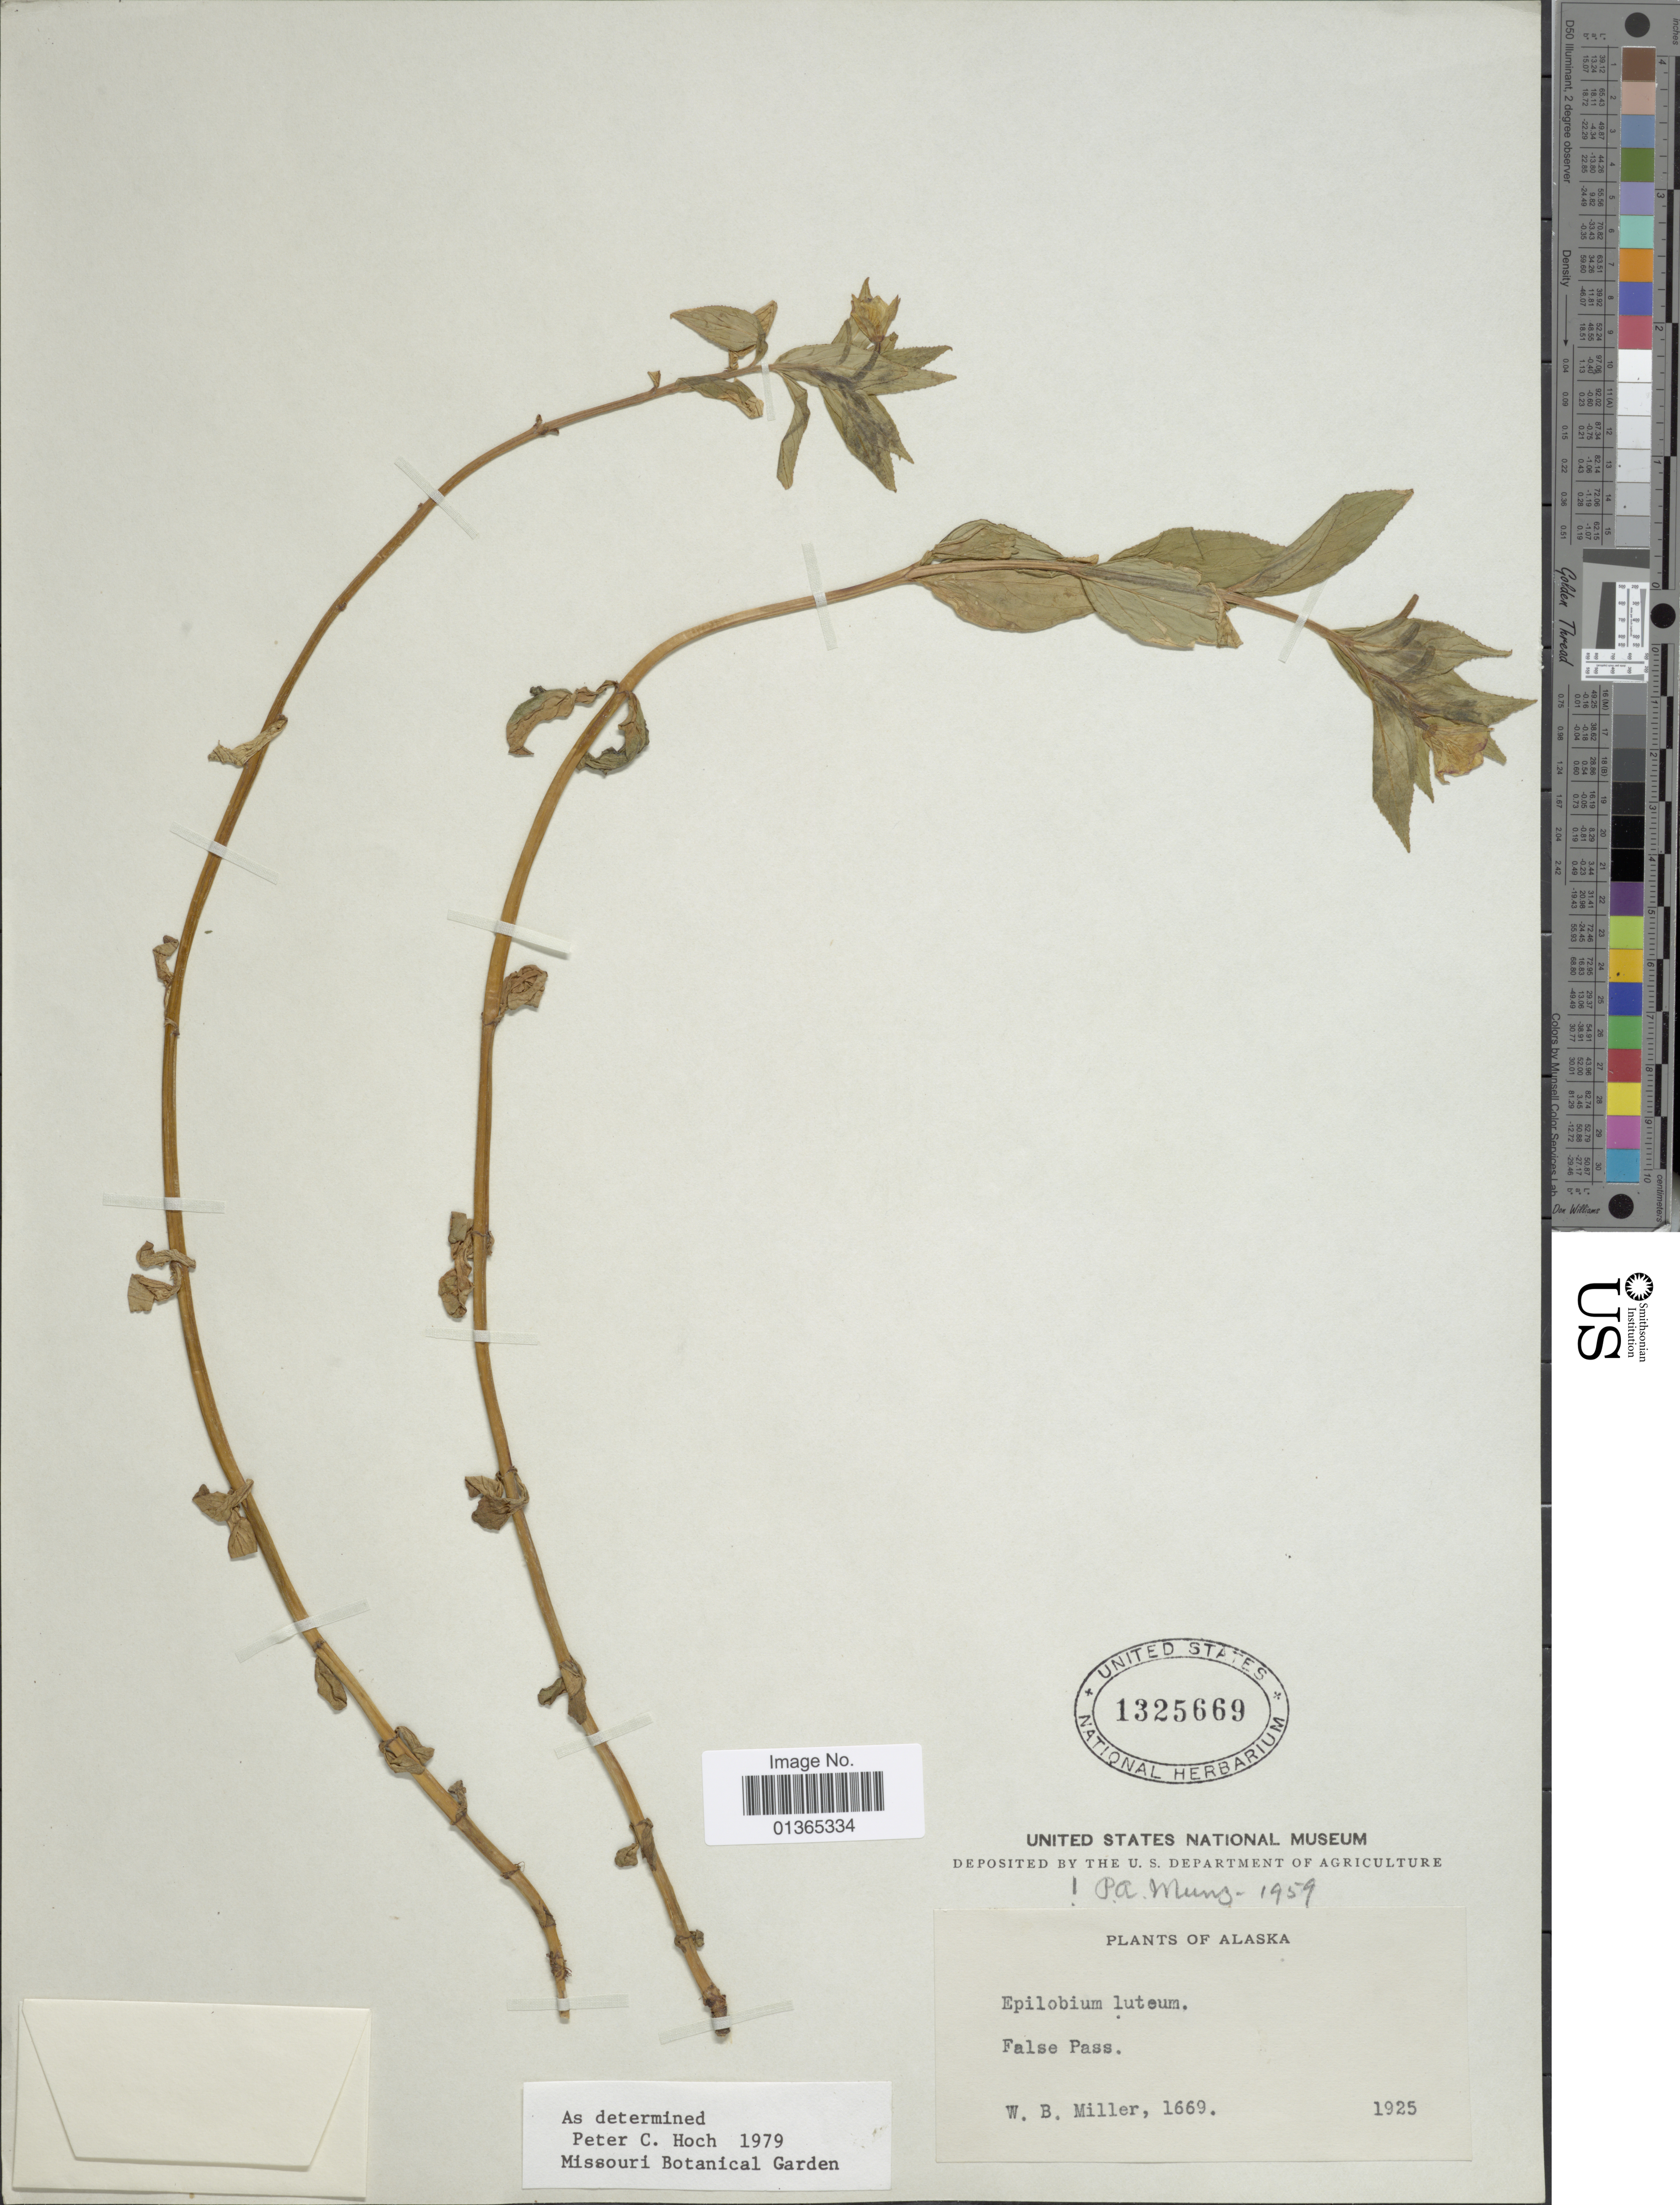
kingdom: Plantae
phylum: Tracheophyta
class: Magnoliopsida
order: Myrtales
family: Onagraceae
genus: Epilobium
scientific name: Epilobium luteum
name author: Pursh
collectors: W. Miller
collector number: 1669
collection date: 1925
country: United States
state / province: Alaska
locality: False Pass.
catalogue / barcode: US 1325669